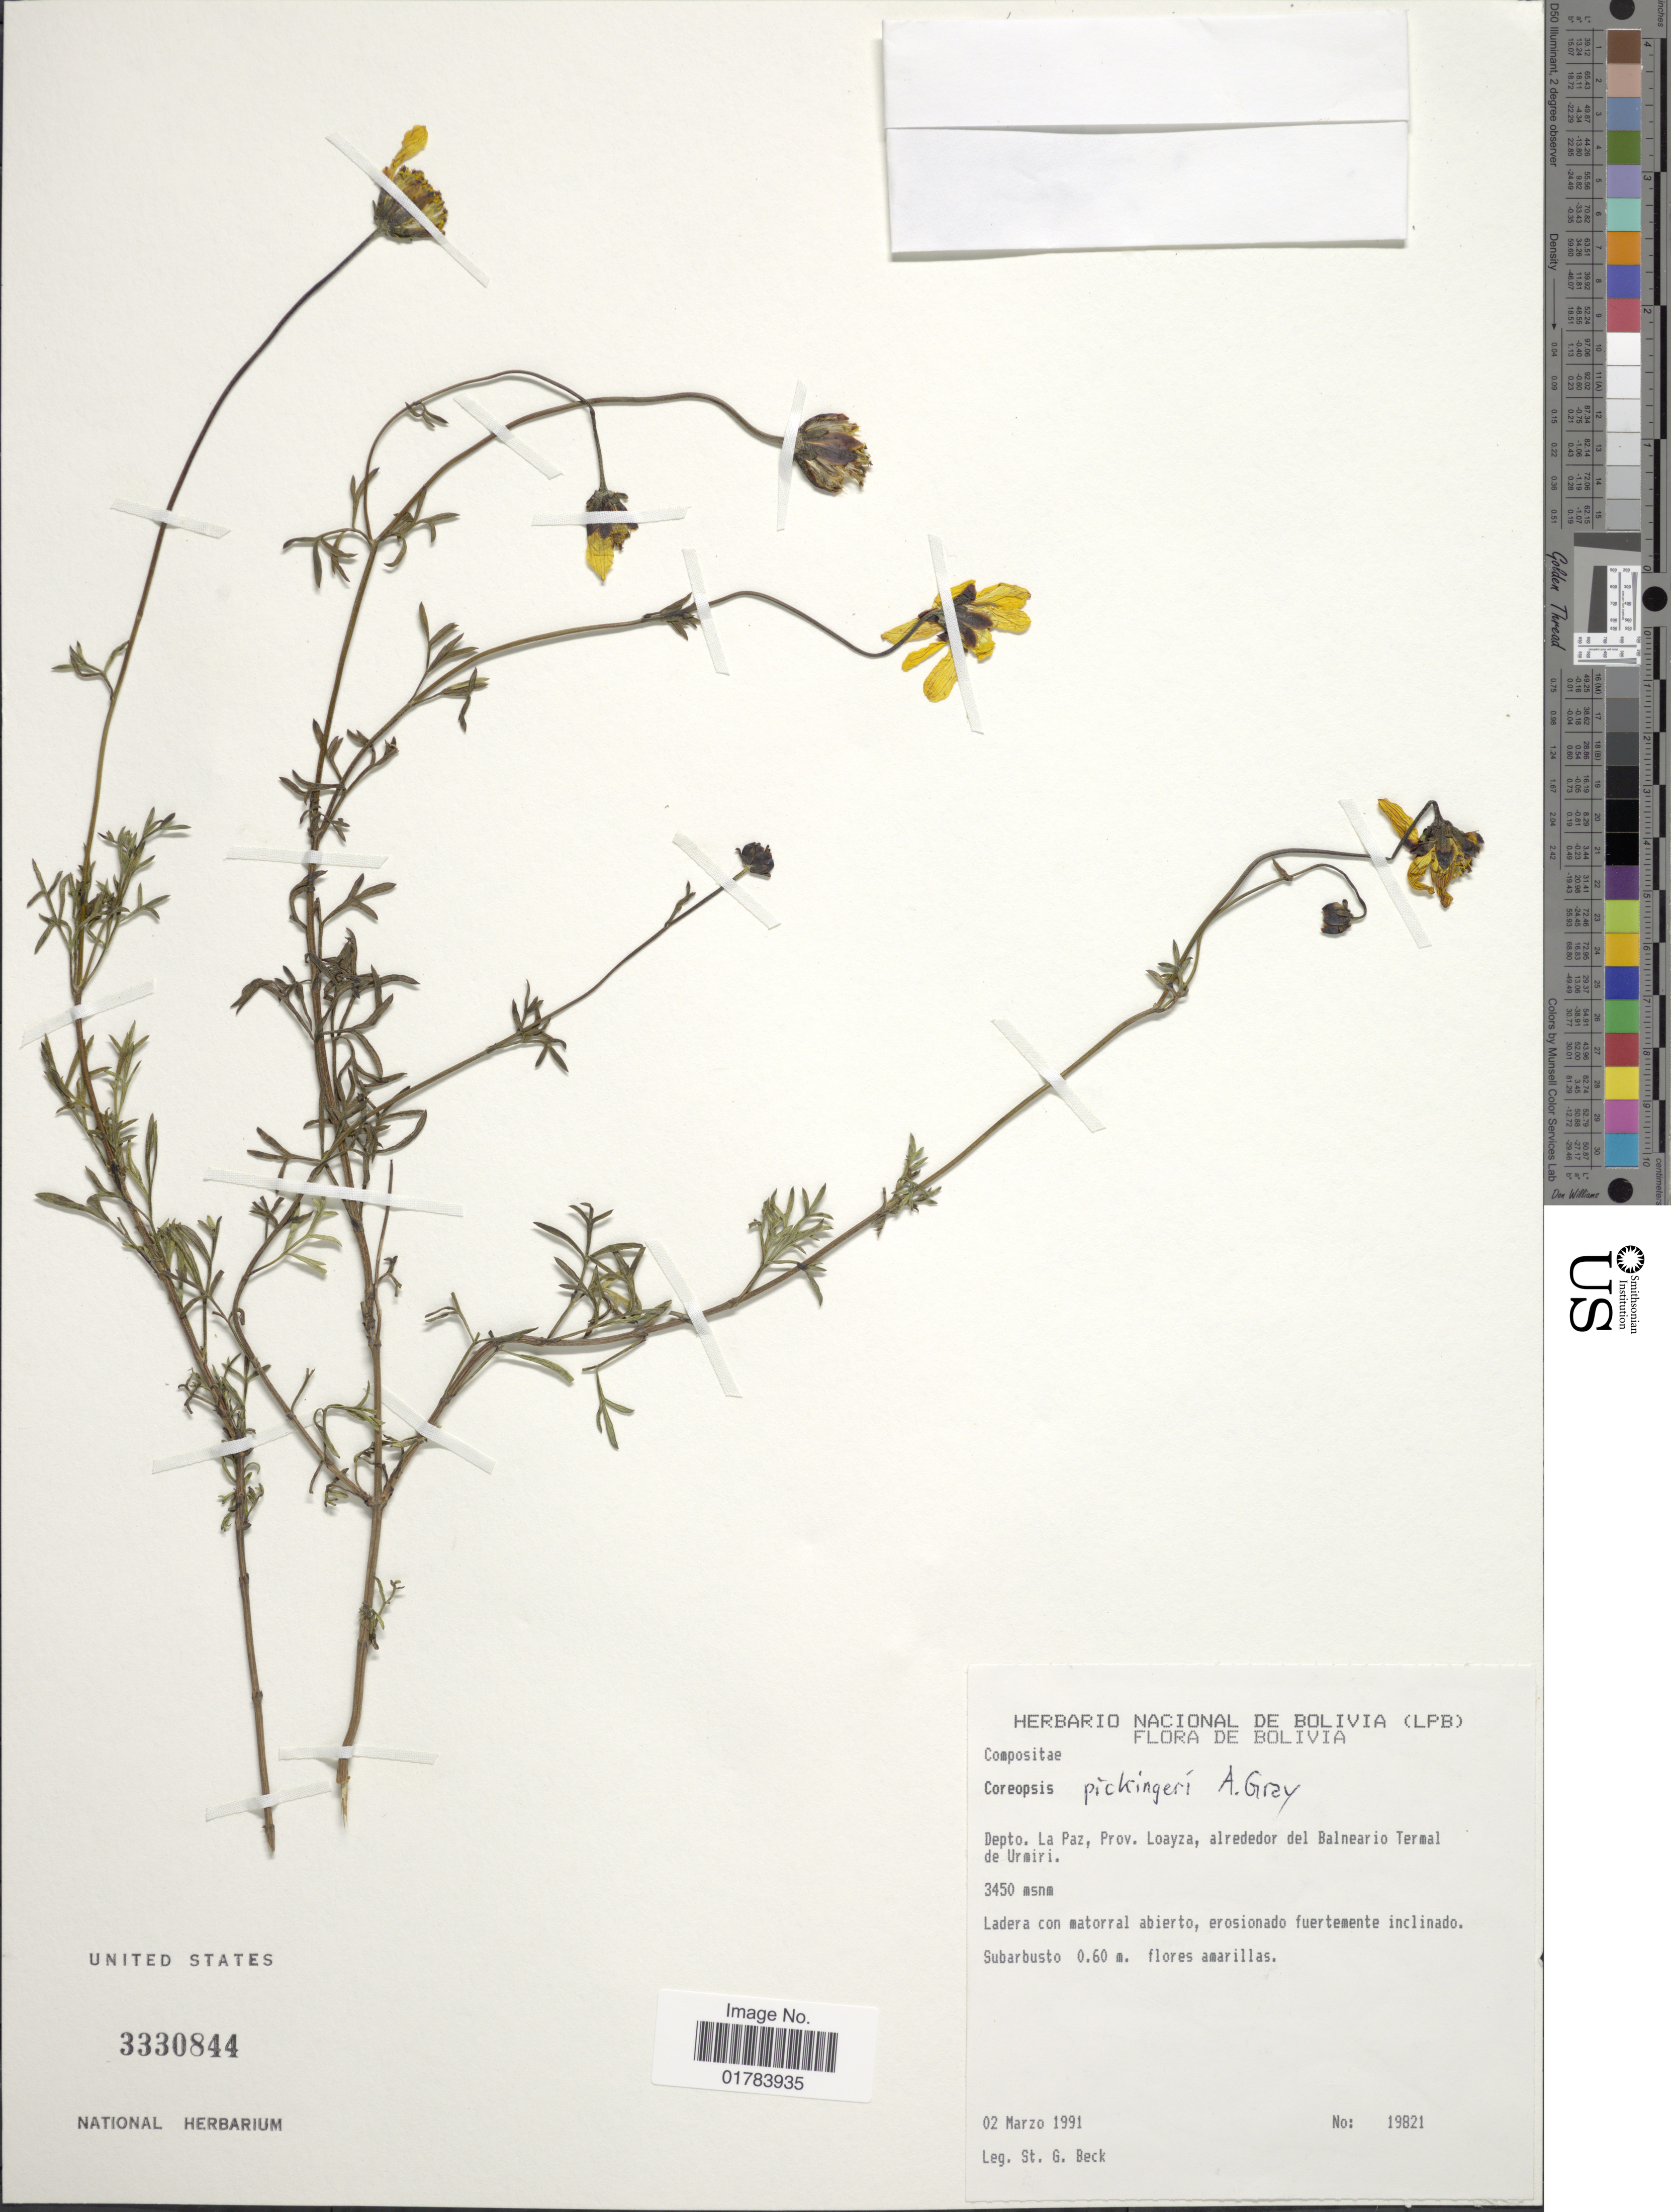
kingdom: Plantae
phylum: Tracheophyta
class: Magnoliopsida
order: Asterales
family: Asteraceae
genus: Coreopsis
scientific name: Coreopsis pickeringii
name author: A. Gray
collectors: S. G. Beck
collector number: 19821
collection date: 1991-03-02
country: Bolivia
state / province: La Paz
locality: Loayza, alrededor del Balneario Termal de Urmiri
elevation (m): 3450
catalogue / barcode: US 3330844